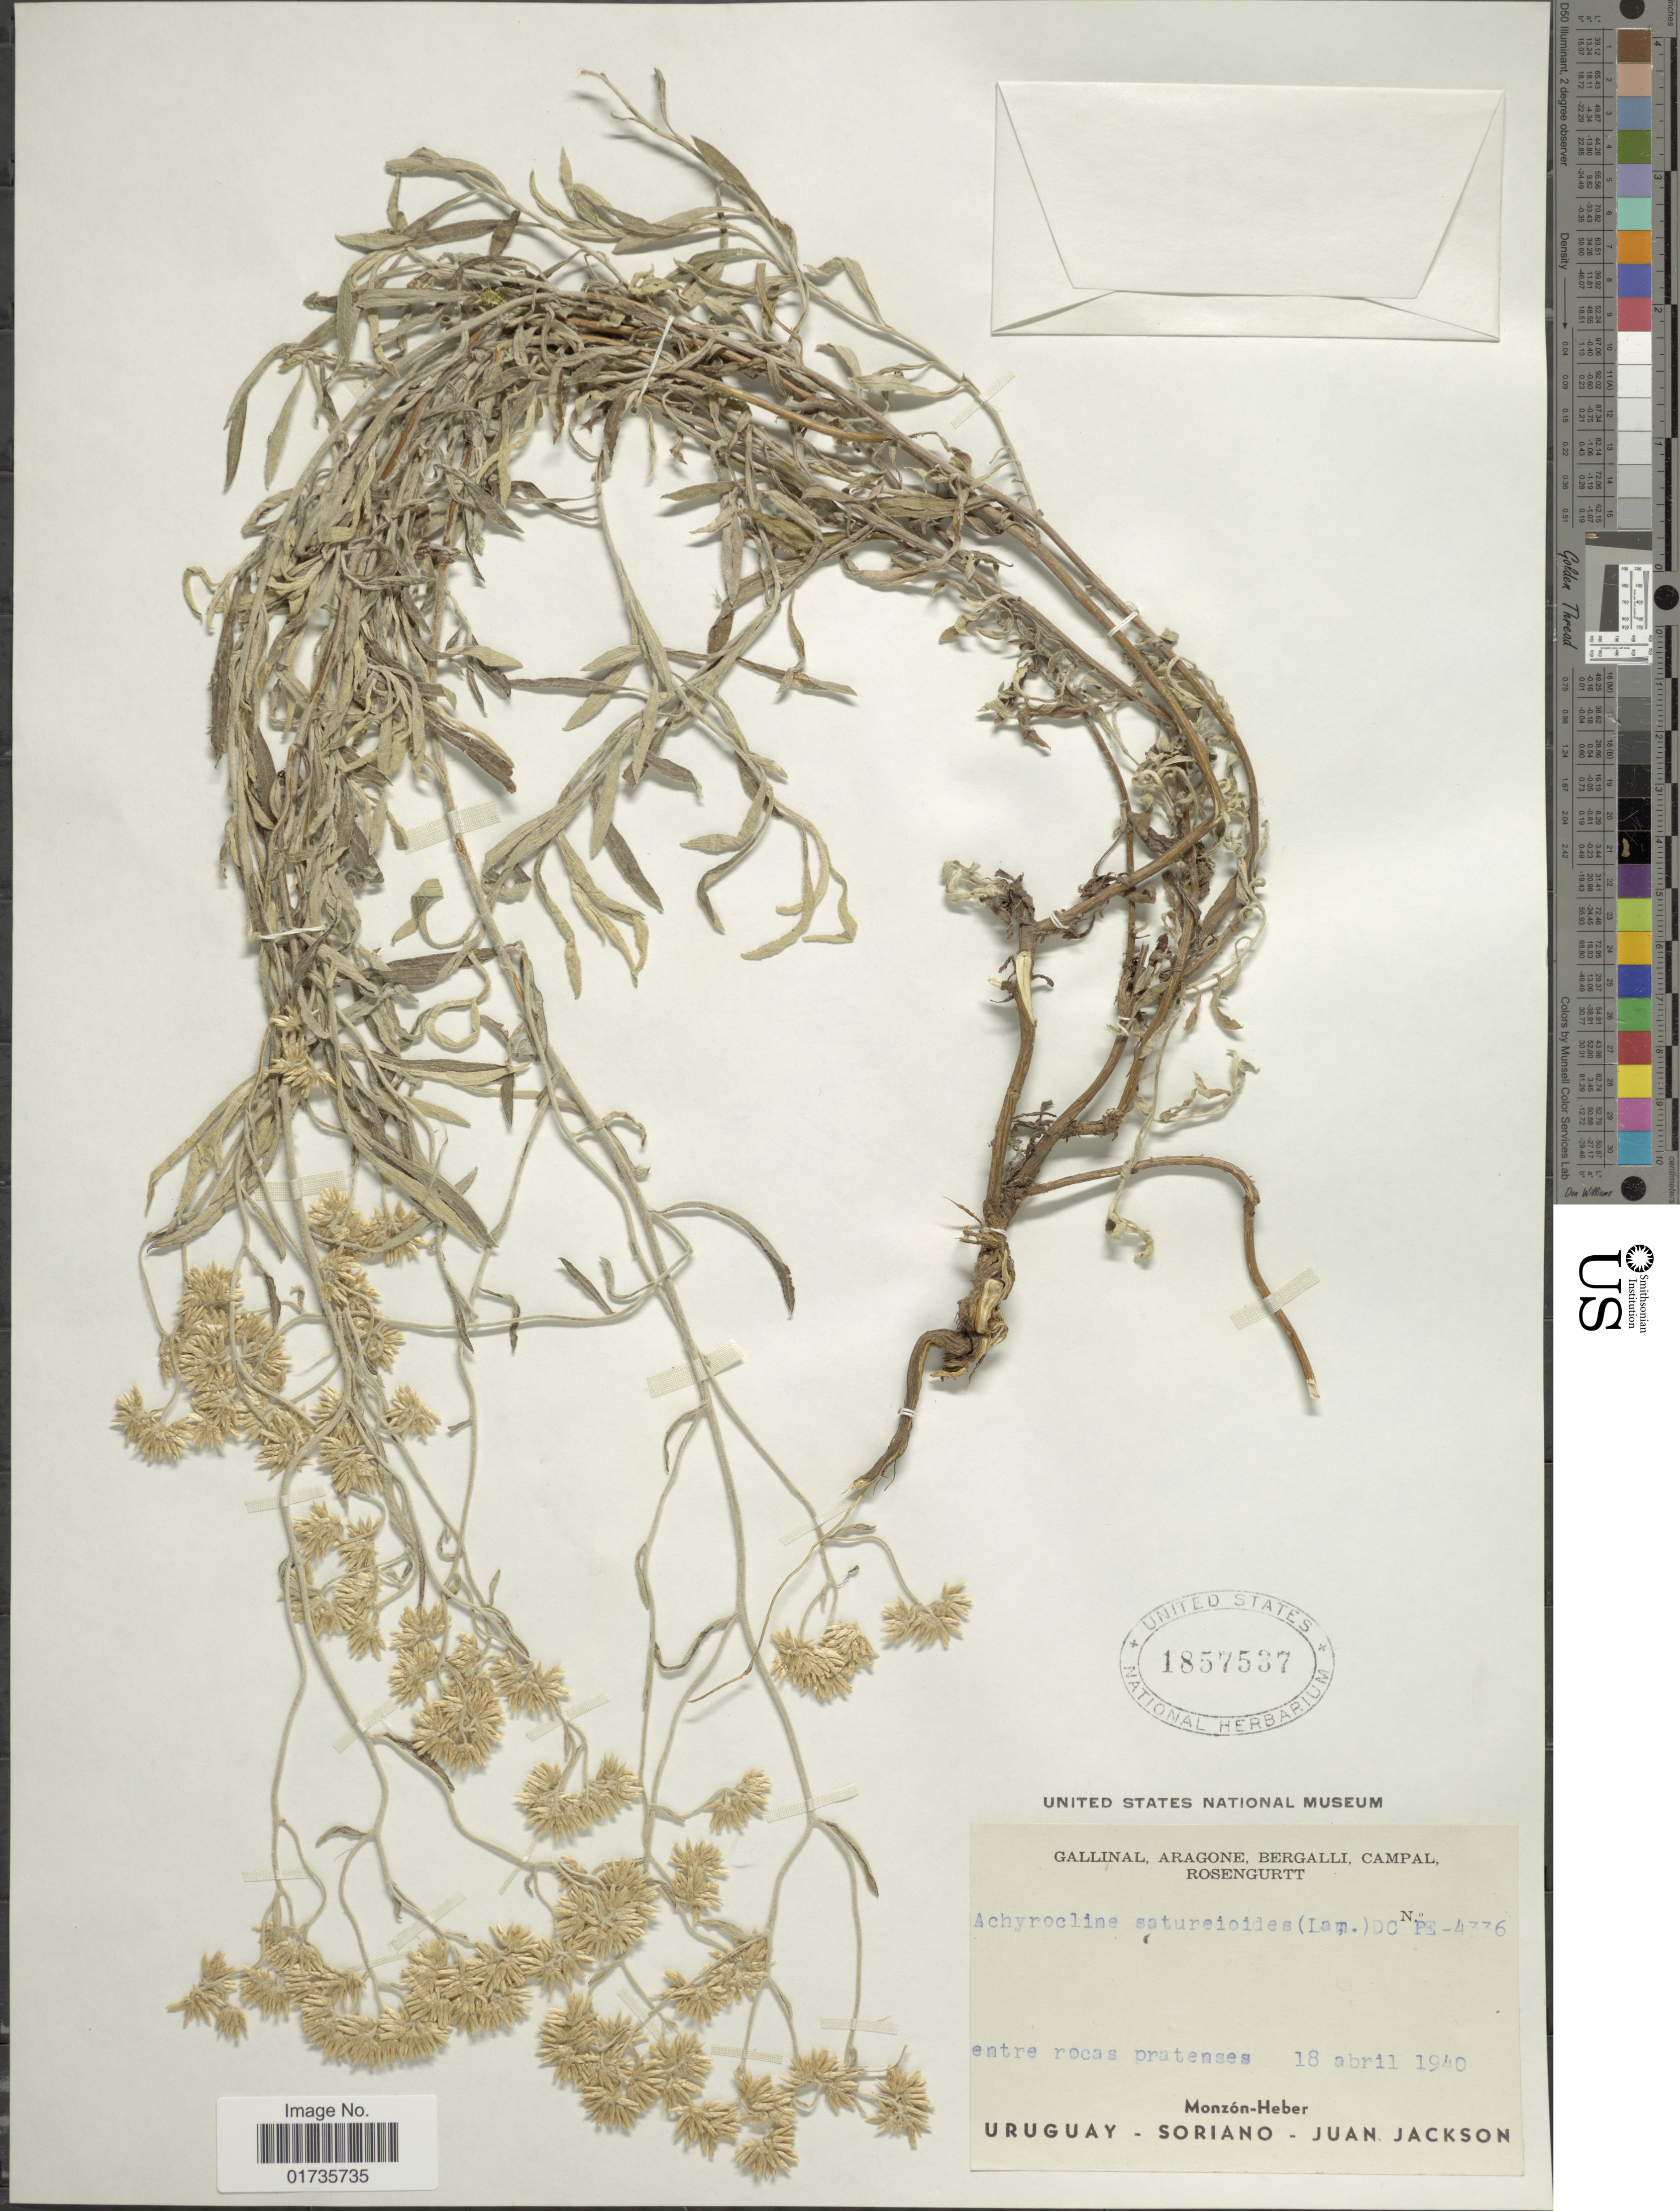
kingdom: Plantae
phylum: Tracheophyta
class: Magnoliopsida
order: Asterales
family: Asteraceae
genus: Achyrocline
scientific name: Achyrocline satureioides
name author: (Lam.) DC.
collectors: -. Gallinal, -- Aragone, -- Bergalli, -- Campal & Rosengurtt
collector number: PE-4336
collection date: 1940-04-18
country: Uruguay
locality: Entre rocas pratenses, Monzón-Heber, Soriano - Juan Jackson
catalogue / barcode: US 1857537